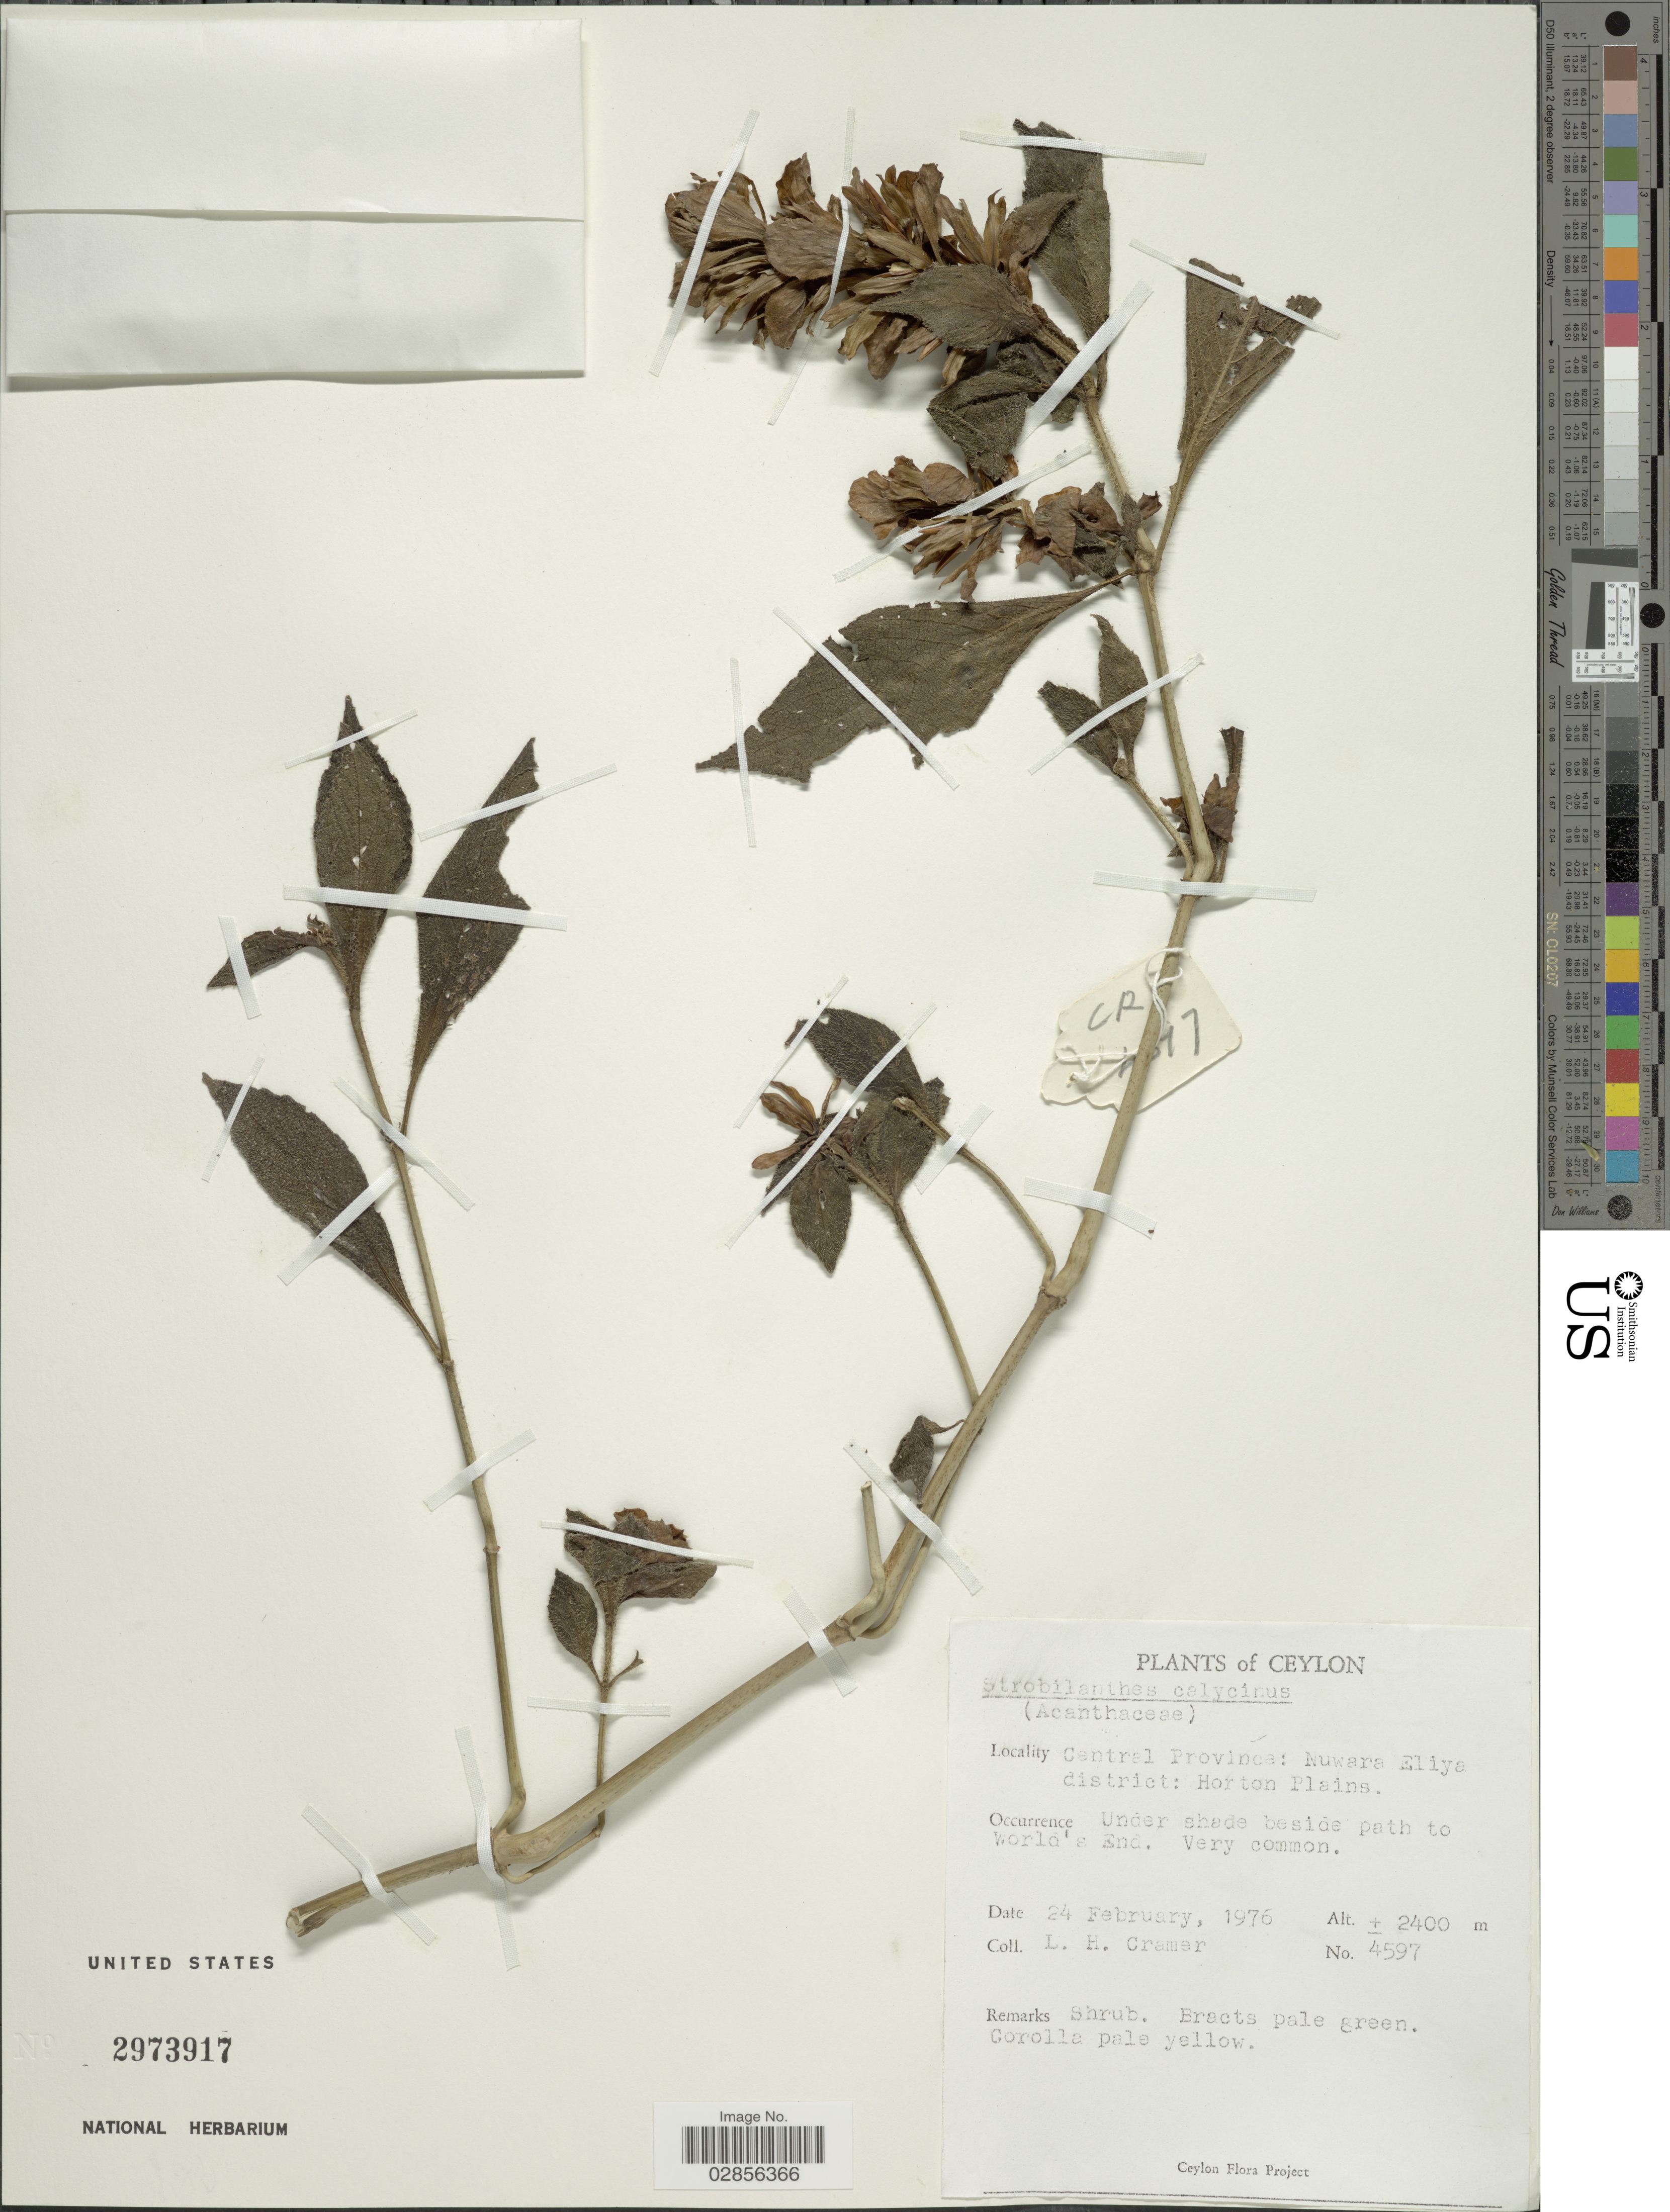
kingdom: Plantae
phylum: Tracheophyta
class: Magnoliopsida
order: Lamiales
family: Acanthaceae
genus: Strobilanthes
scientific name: Strobilanthes calycina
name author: Nees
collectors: L. H. Cramer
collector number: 4597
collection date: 1976-02-24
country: Sri Lanka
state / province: Central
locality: Ceylon. Nuwara Eliya district: Horton Plains. Under shade beside path to World's End.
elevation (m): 2400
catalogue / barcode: US 2973917